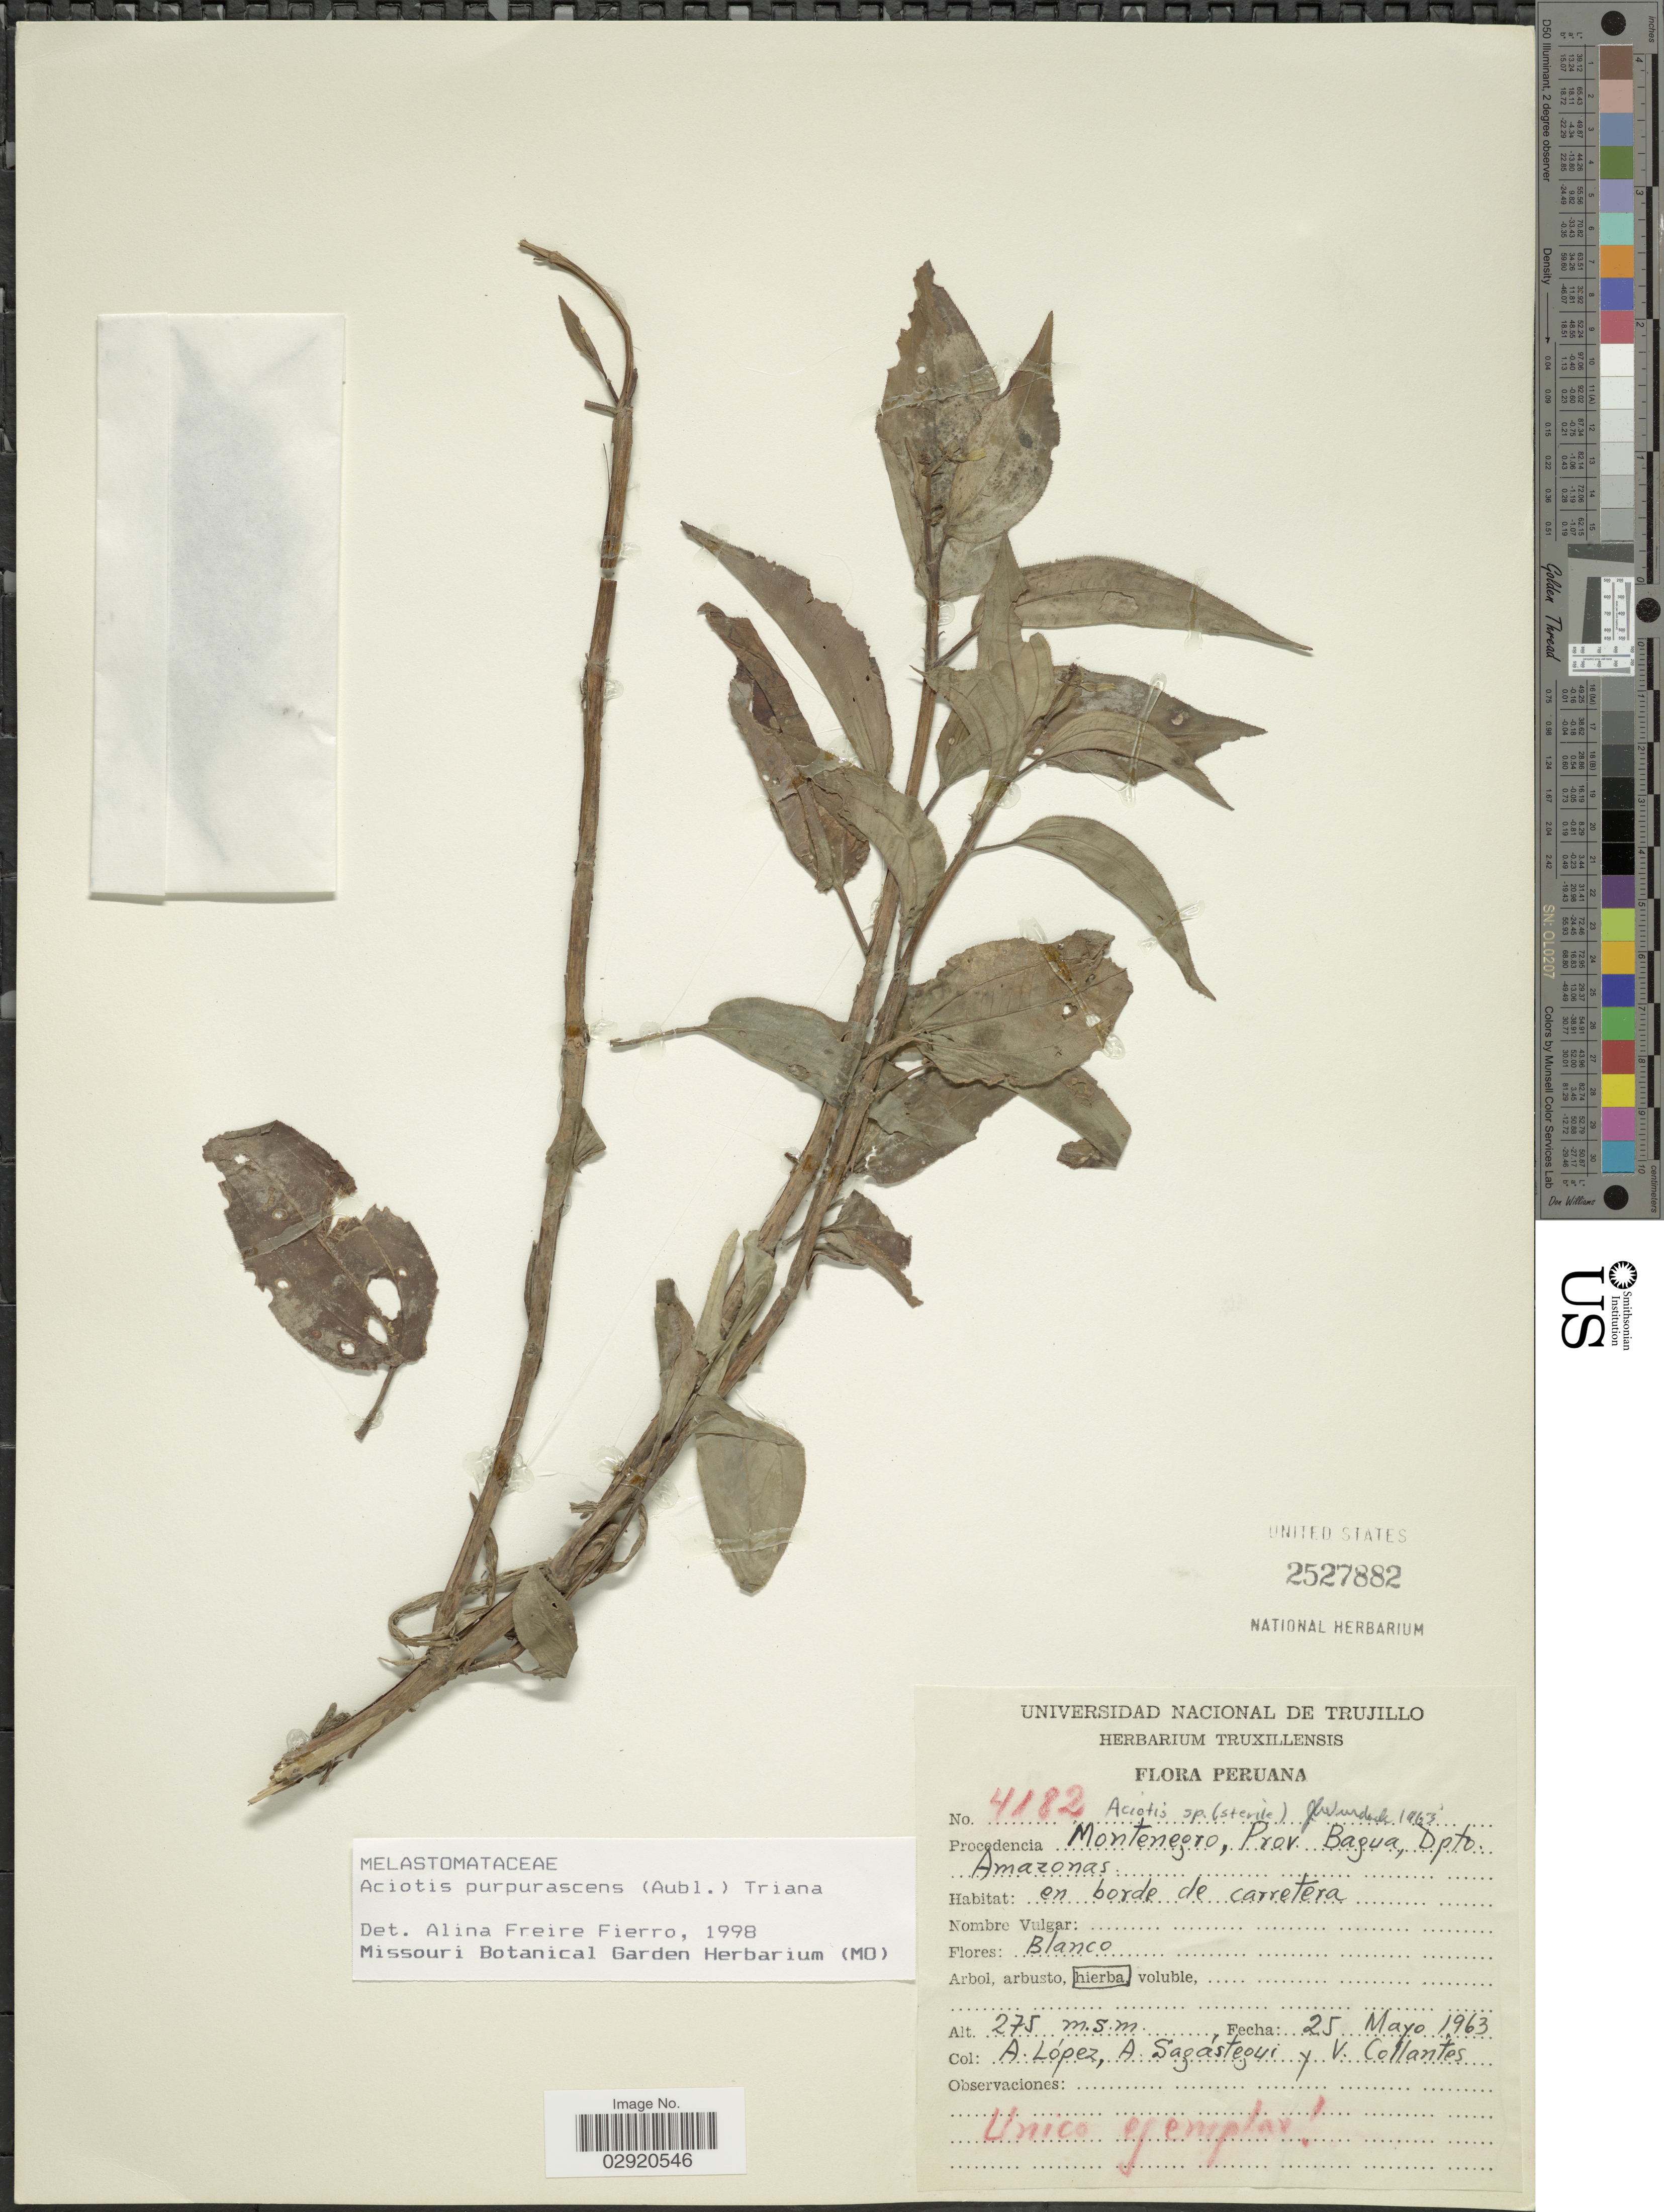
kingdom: Plantae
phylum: Tracheophyta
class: Magnoliopsida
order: Myrtales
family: Melastomataceae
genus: Aciotis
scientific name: Aciotis purpurascens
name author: (Aubl.) Triana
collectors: A. López, A. Sagastegui & V. Collantes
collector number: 4182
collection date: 1963-05-25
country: Peru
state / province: Amazonas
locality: Procedencia Montenegro, Prov. Bagua, Dpto. Amazonas.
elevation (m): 275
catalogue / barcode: US 2527882